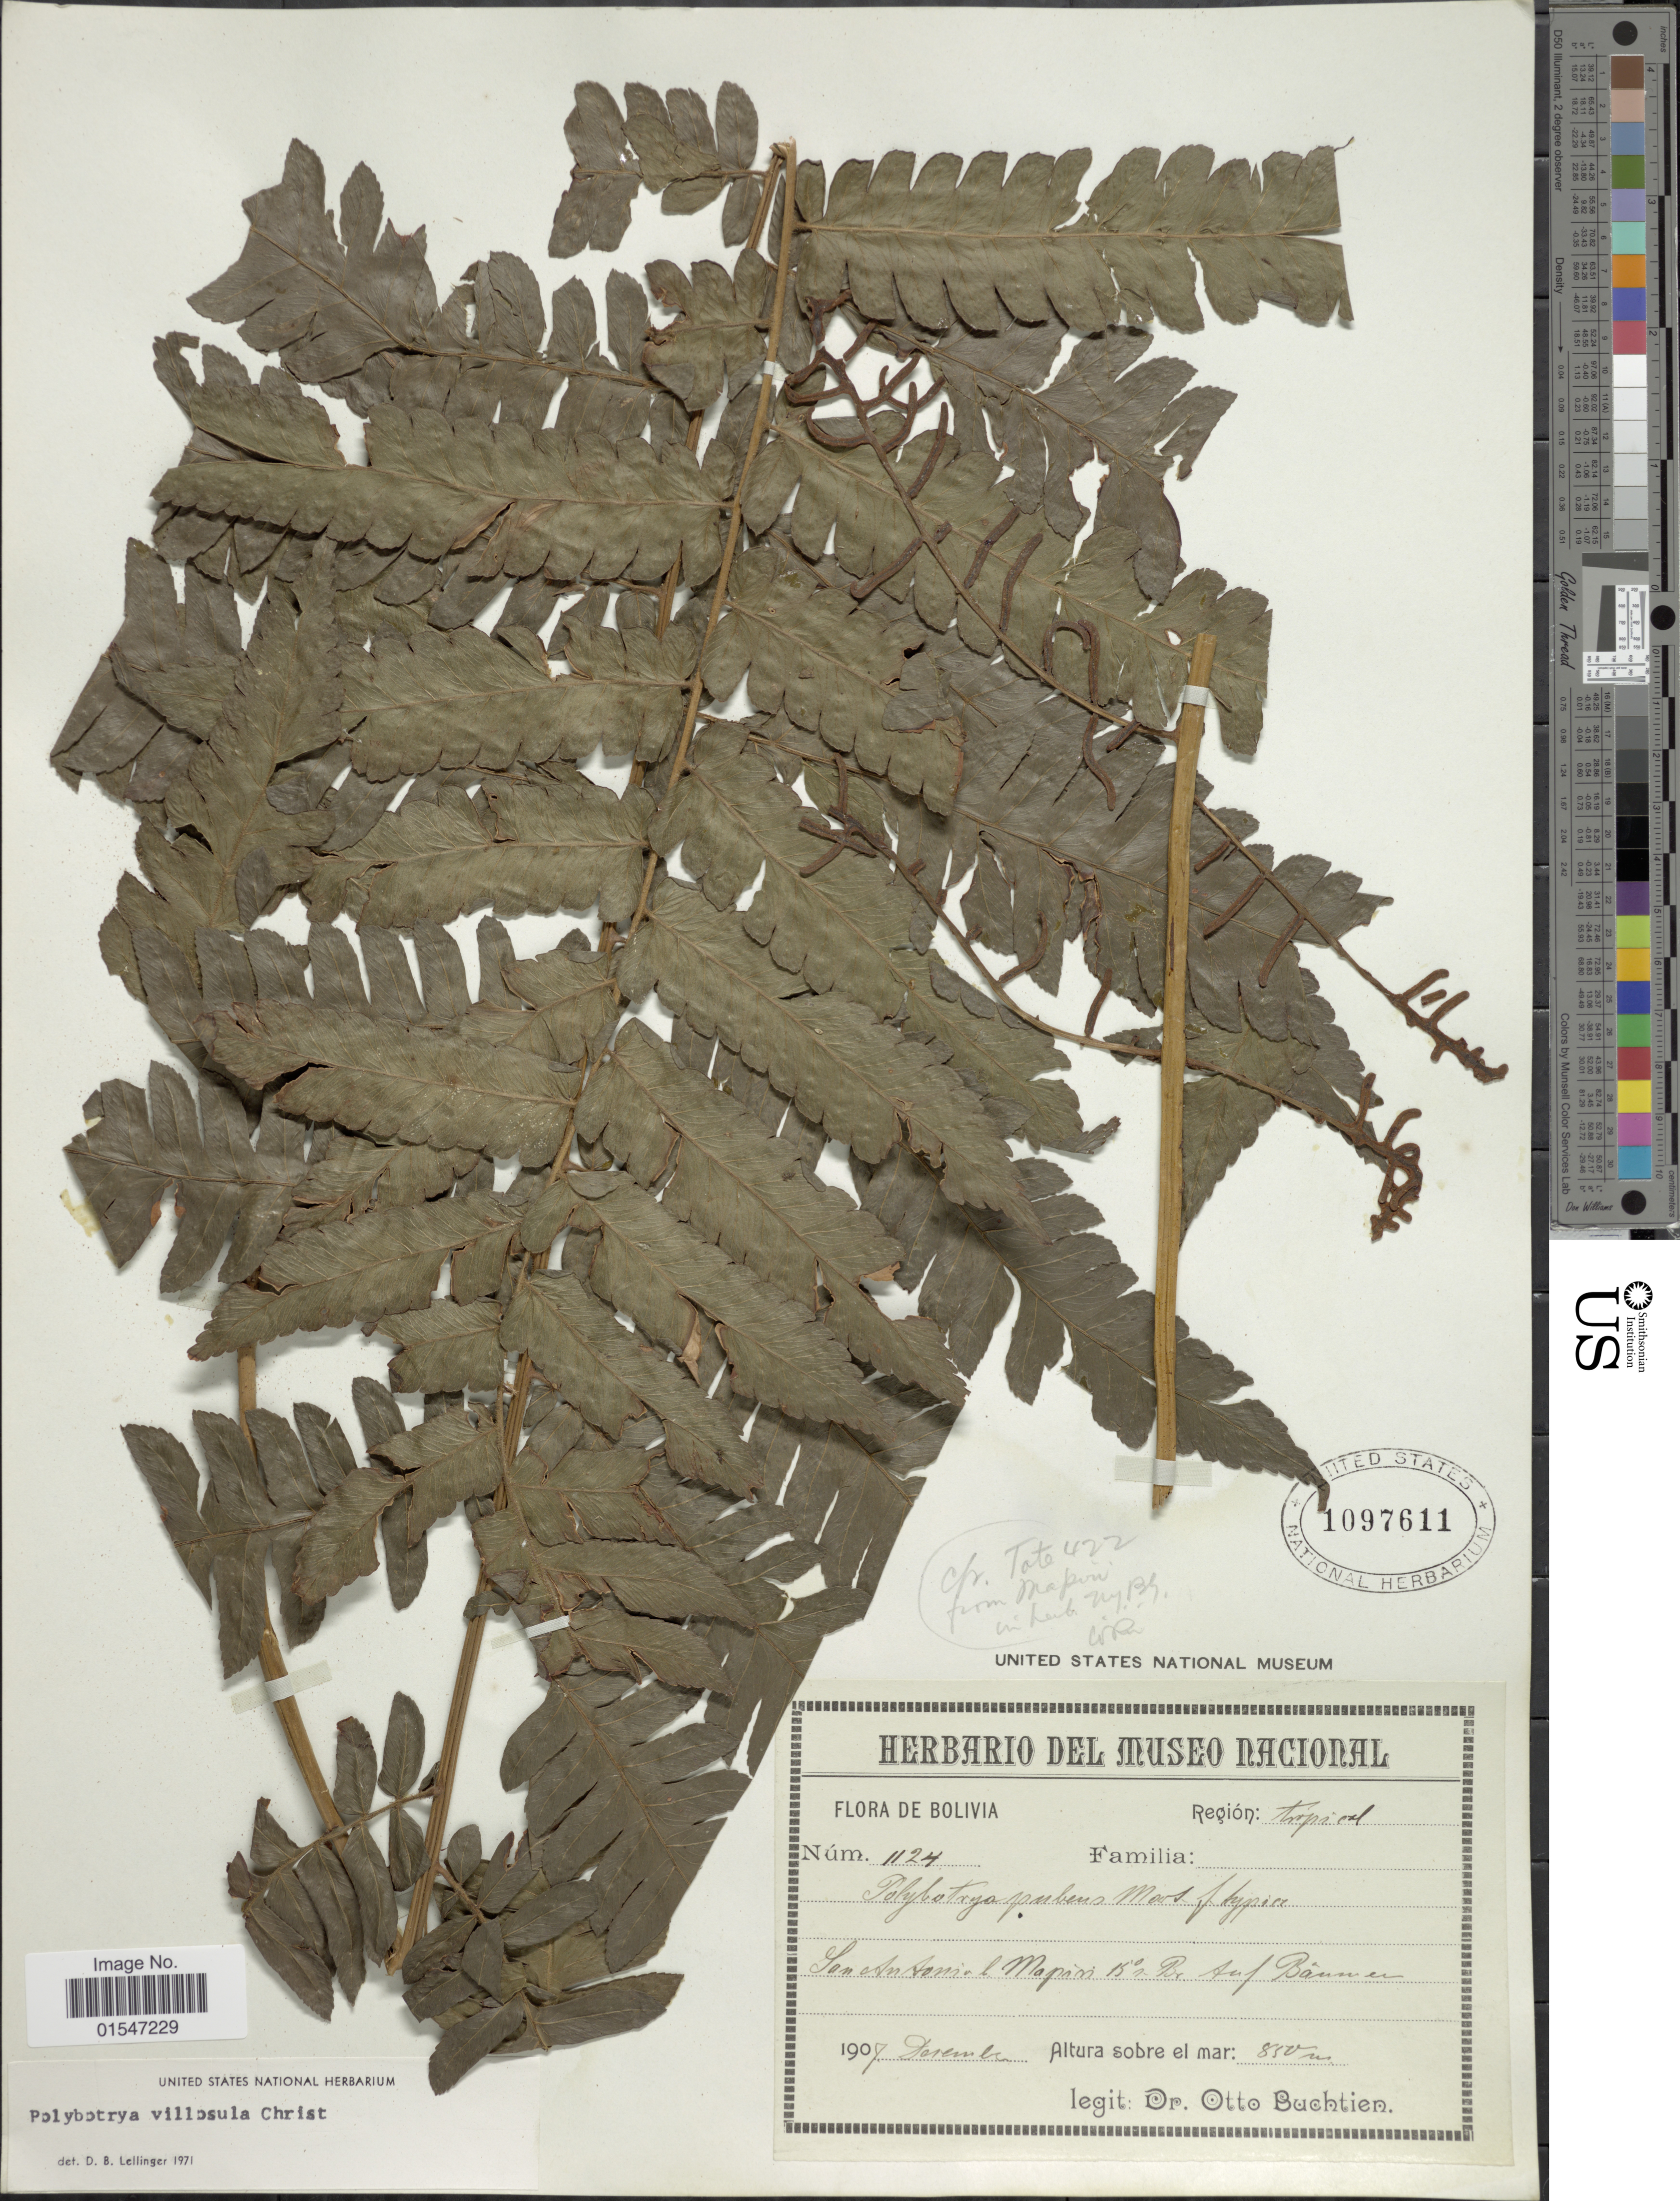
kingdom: Plantae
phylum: Tracheophyta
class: Polypodiopsida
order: Polypodiales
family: Dryopteridaceae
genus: Polybotrya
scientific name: Polybotrya caudata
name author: Kunze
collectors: O. Buchtien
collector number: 1124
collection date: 1907-11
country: Bolivia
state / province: La Paz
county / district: Mapiri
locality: San Antonio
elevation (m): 850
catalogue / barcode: US 1097611